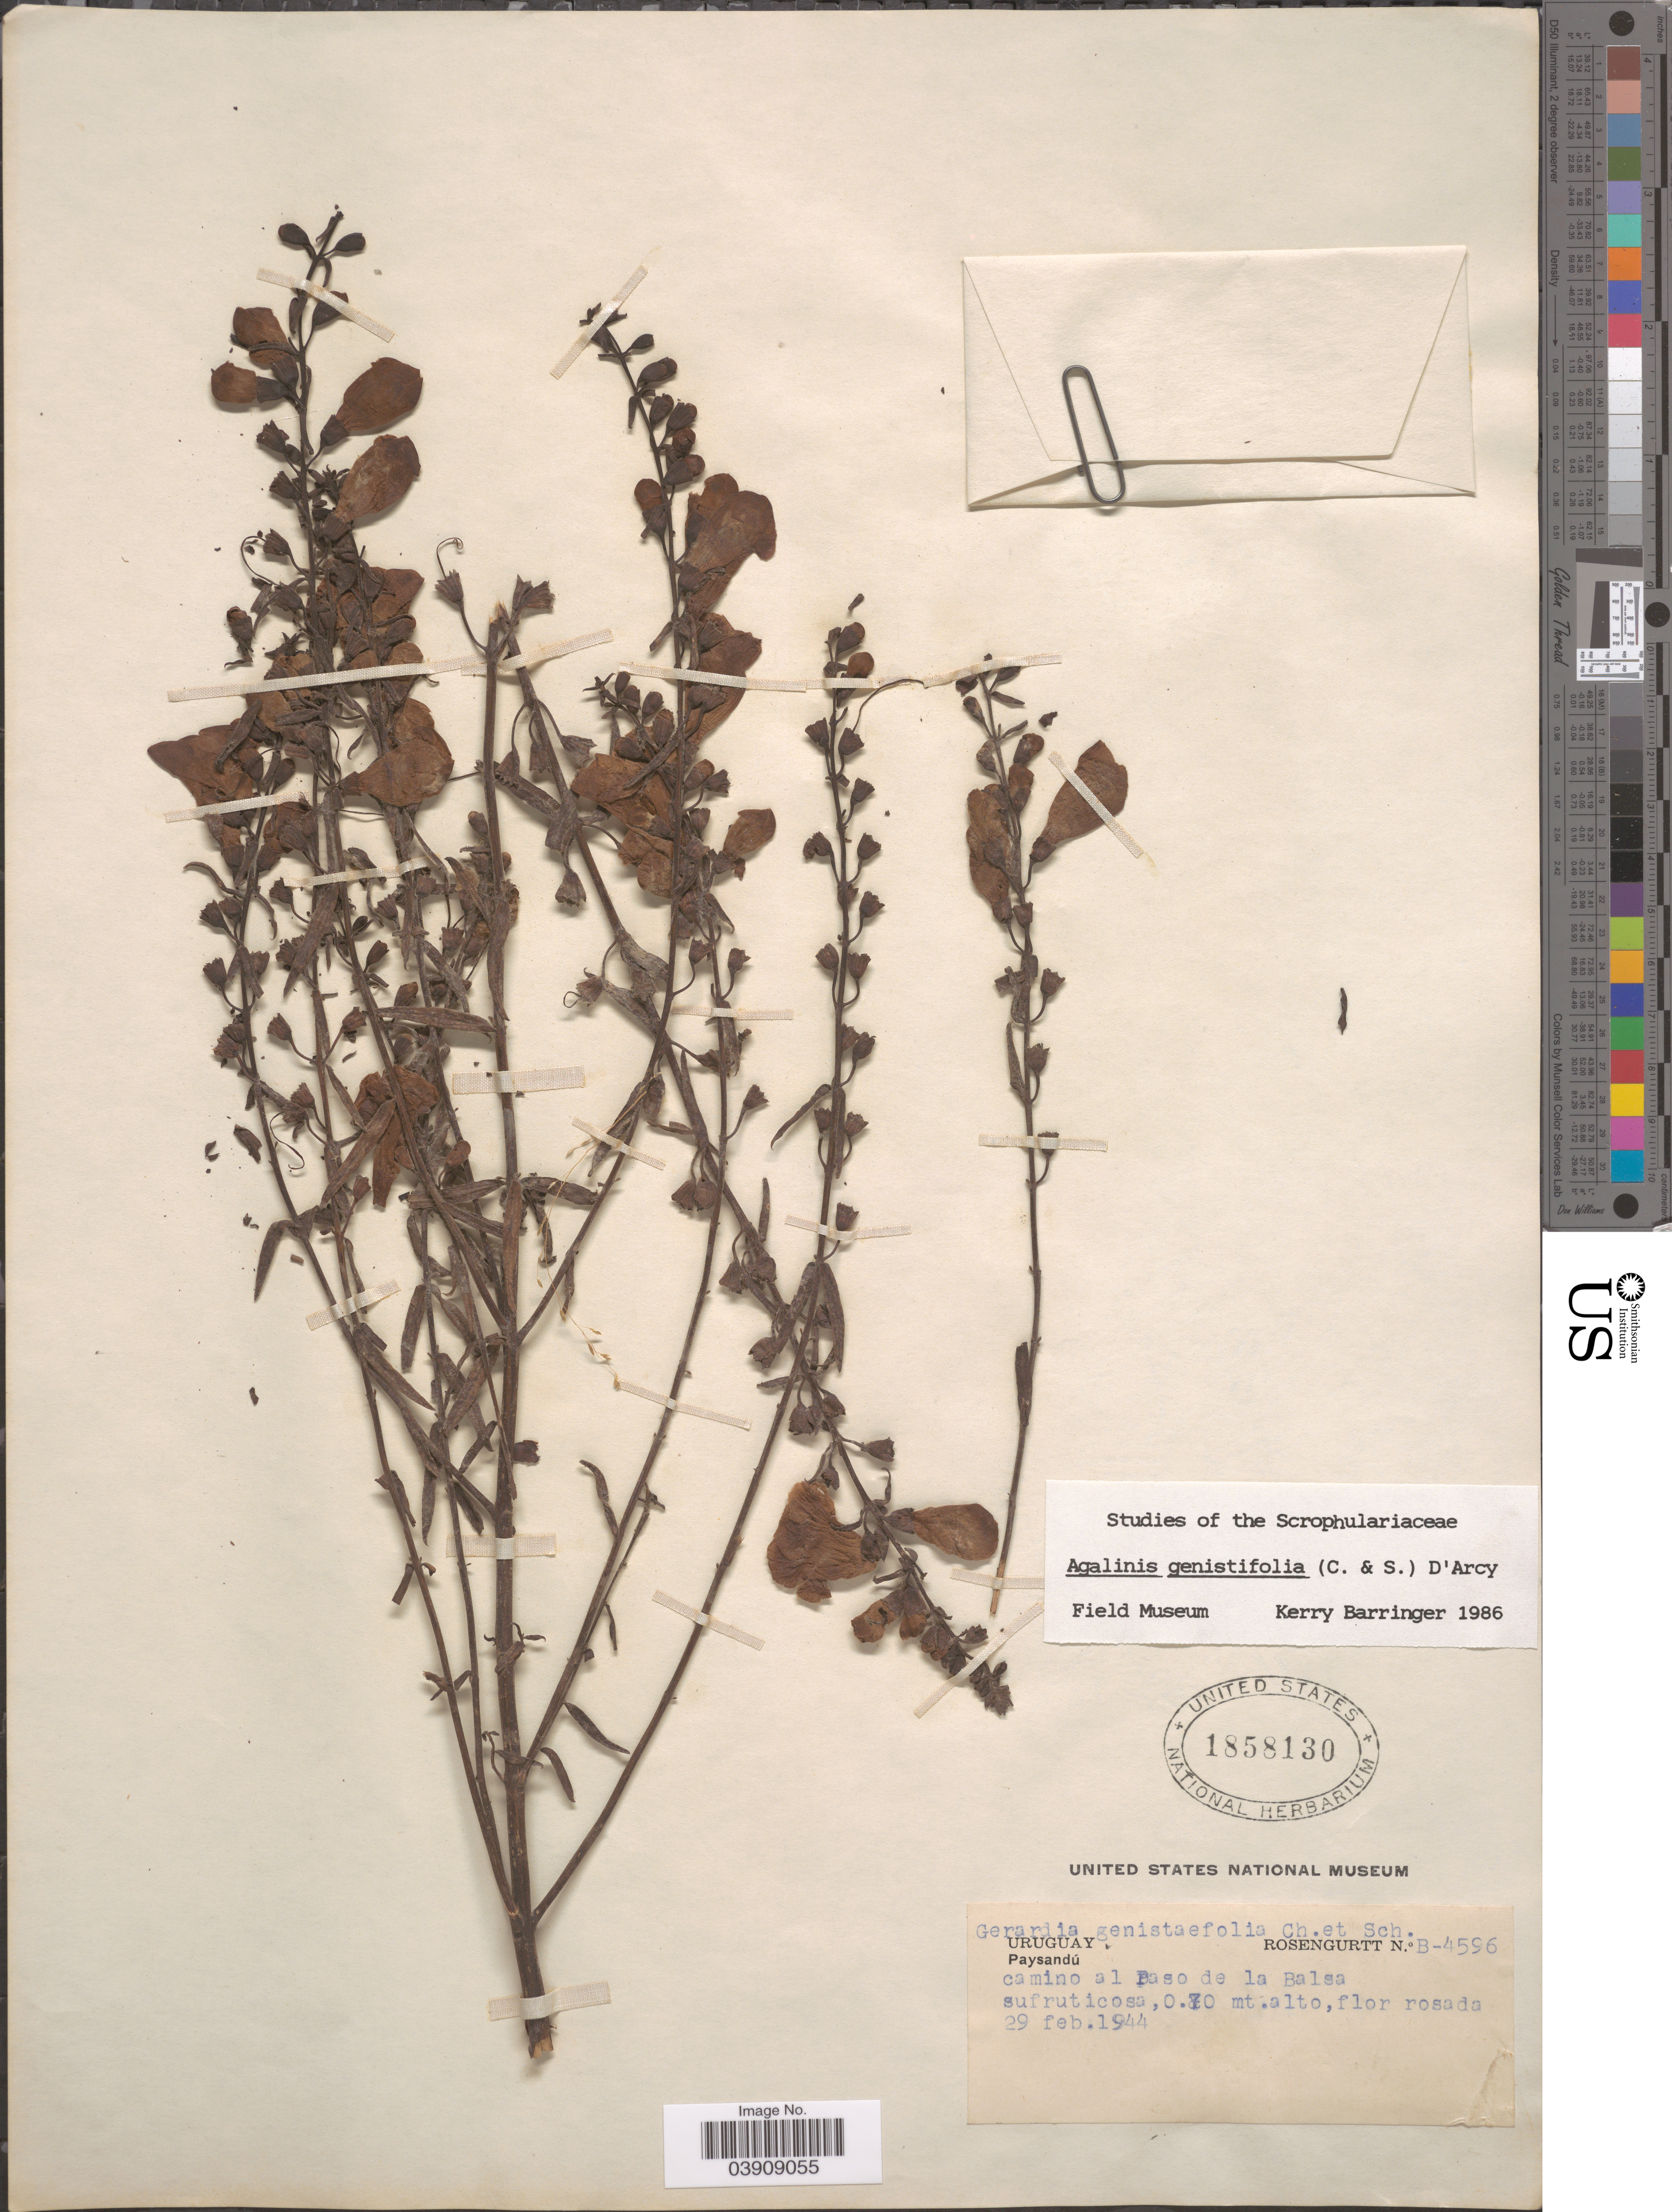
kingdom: Plantae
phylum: Tracheophyta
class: Magnoliopsida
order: Lamiales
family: Orobanchaceae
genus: Agalinis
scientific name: Agalinis genistifolia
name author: (Cham. & Schltdl.) D'Arcy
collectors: Rosengurtt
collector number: B-4596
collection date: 1944-02-29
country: Uruguay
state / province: Paysandu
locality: Camino al Paso de la Balsa.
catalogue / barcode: US 1858130